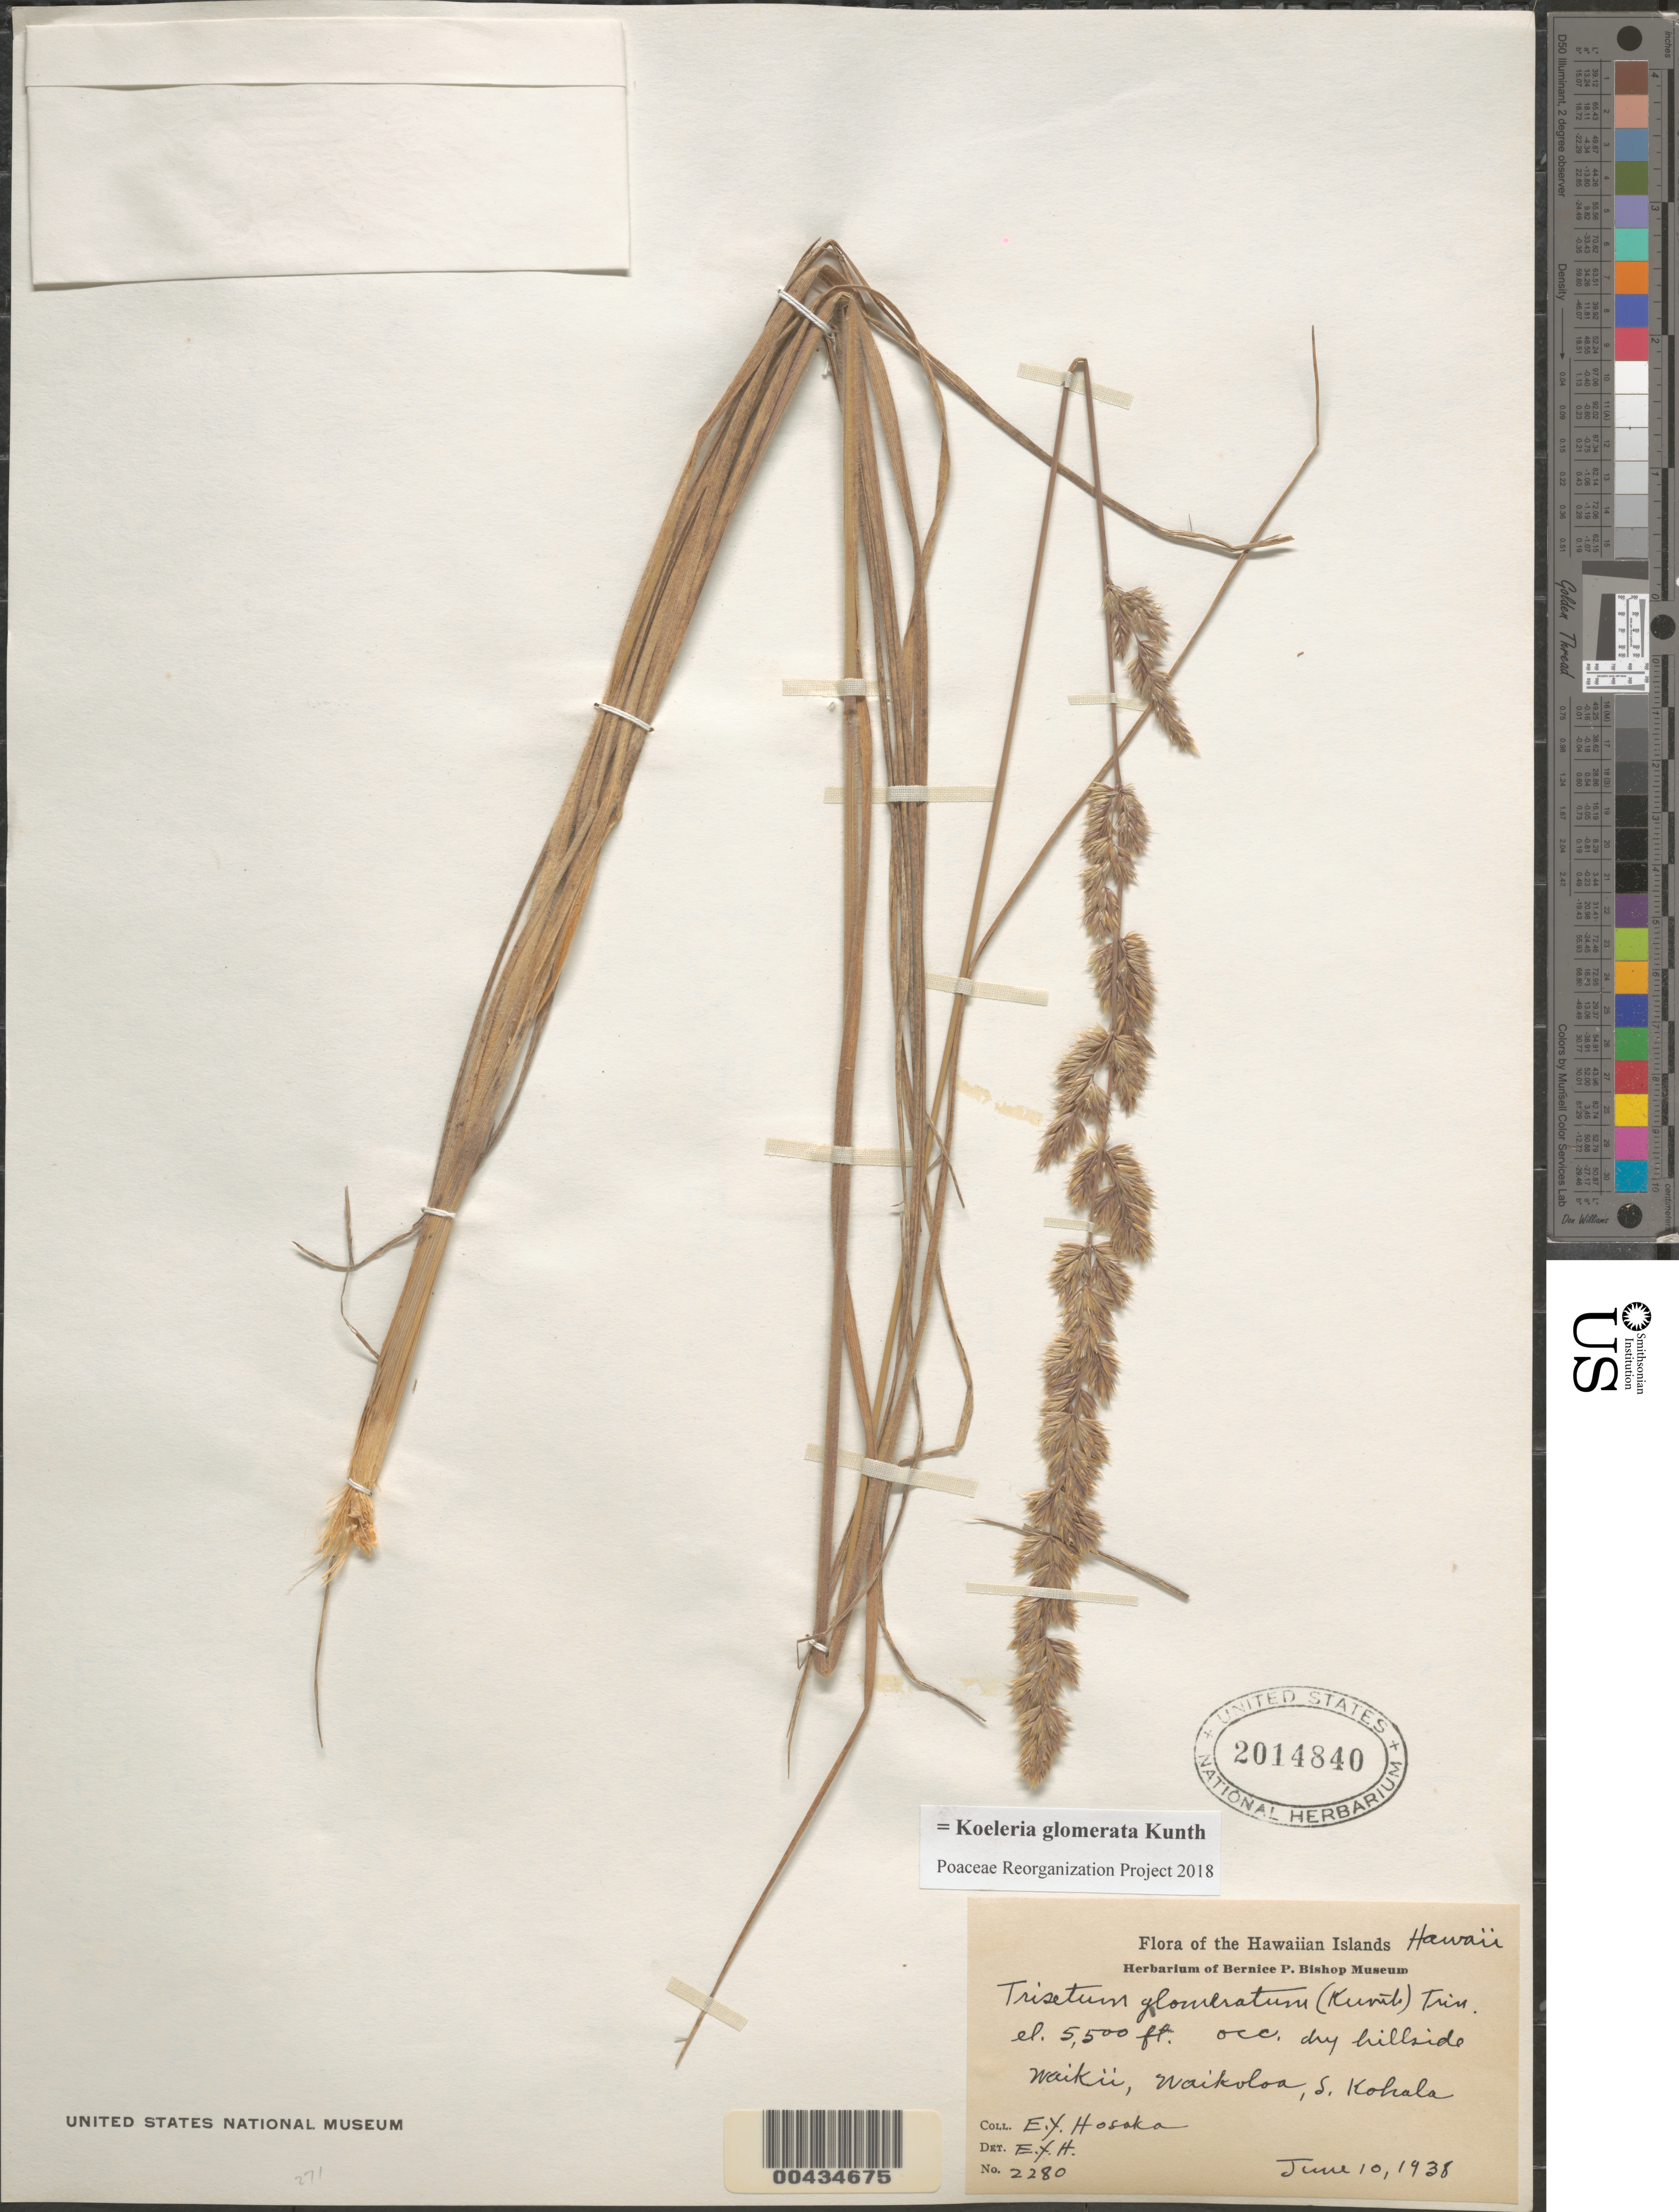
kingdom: Plantae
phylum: Tracheophyta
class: Liliopsida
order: Poales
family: Poaceae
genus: Koeleria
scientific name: Koeleria glomerata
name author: Kunth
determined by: Poaceae Reorganization Project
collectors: E. Y. Hosaka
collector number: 2280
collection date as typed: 10 Jun 1938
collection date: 1938-06-10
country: United States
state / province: Hawaii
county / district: Hawaii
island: Hawaii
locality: Waikii, Waikoloa, S Kohala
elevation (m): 1676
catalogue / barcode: US 2014840